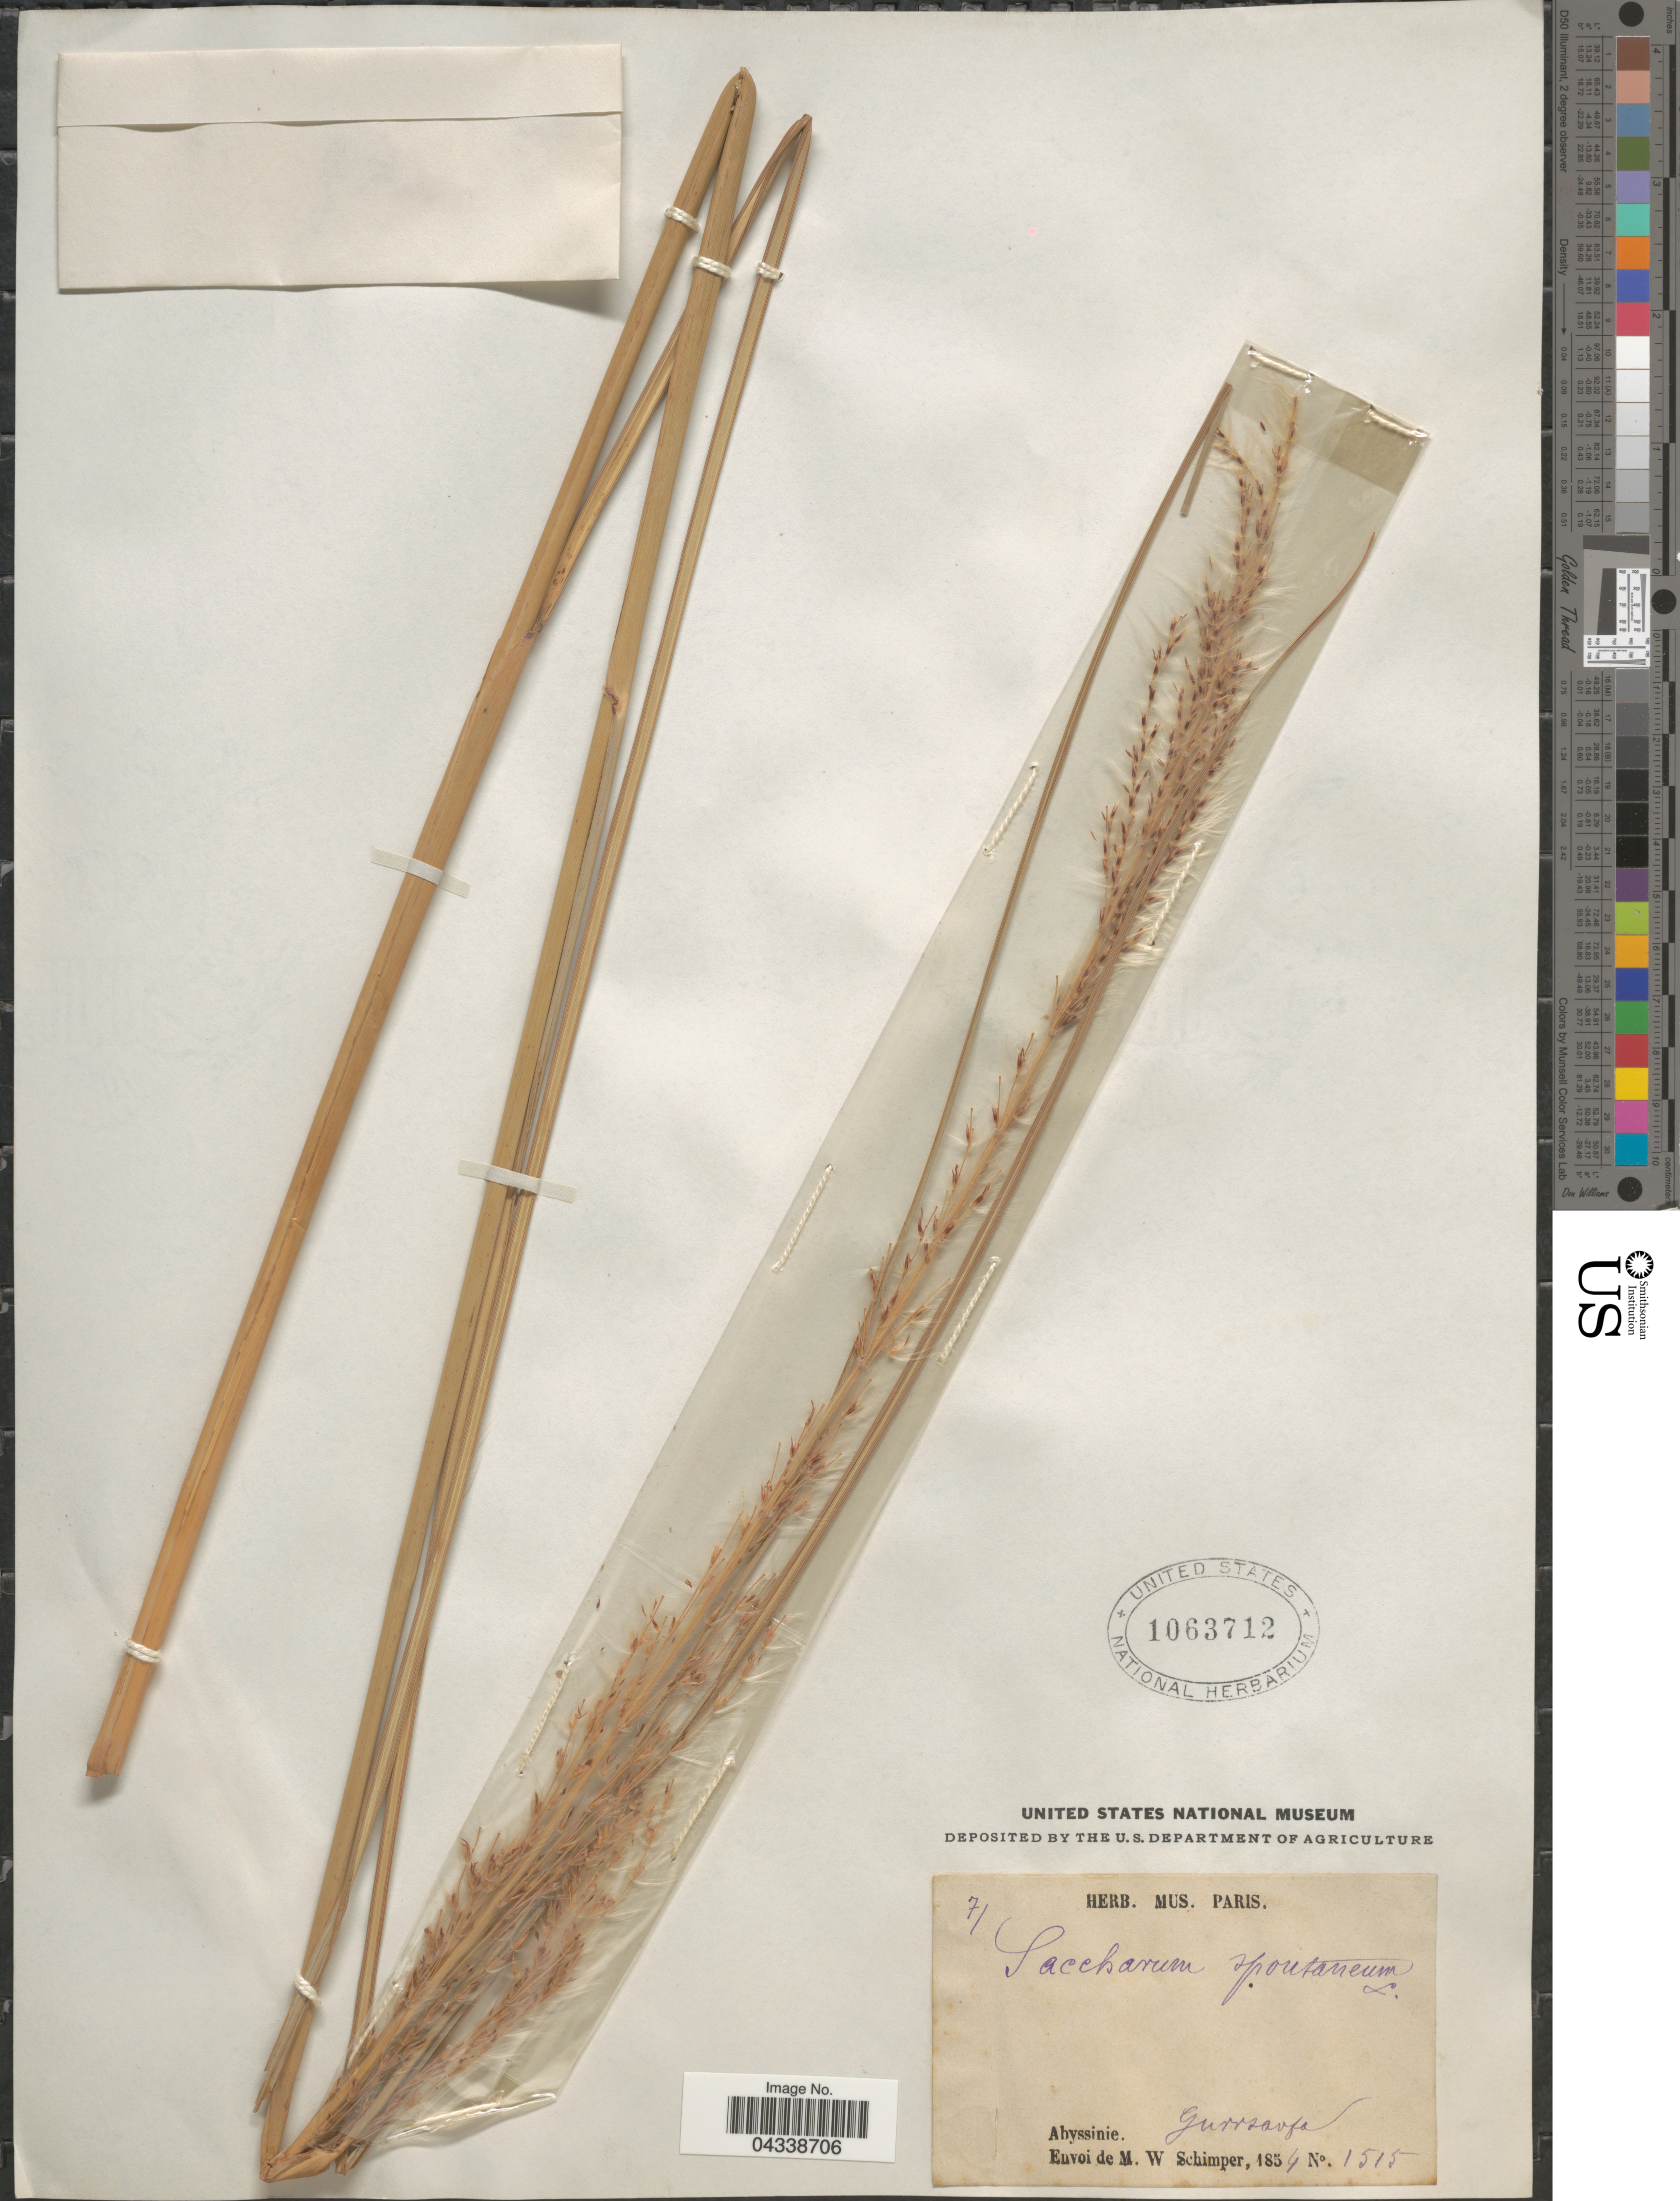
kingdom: Plantae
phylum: Tracheophyta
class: Liliopsida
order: Poales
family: Poaceae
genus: Saccharum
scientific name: Saccharum spontaneum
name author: L.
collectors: M. Schimper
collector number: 1515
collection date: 1854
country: Ethiopia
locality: Abyssinie. Gurrsavfa [interpreted].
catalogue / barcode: US 1063712